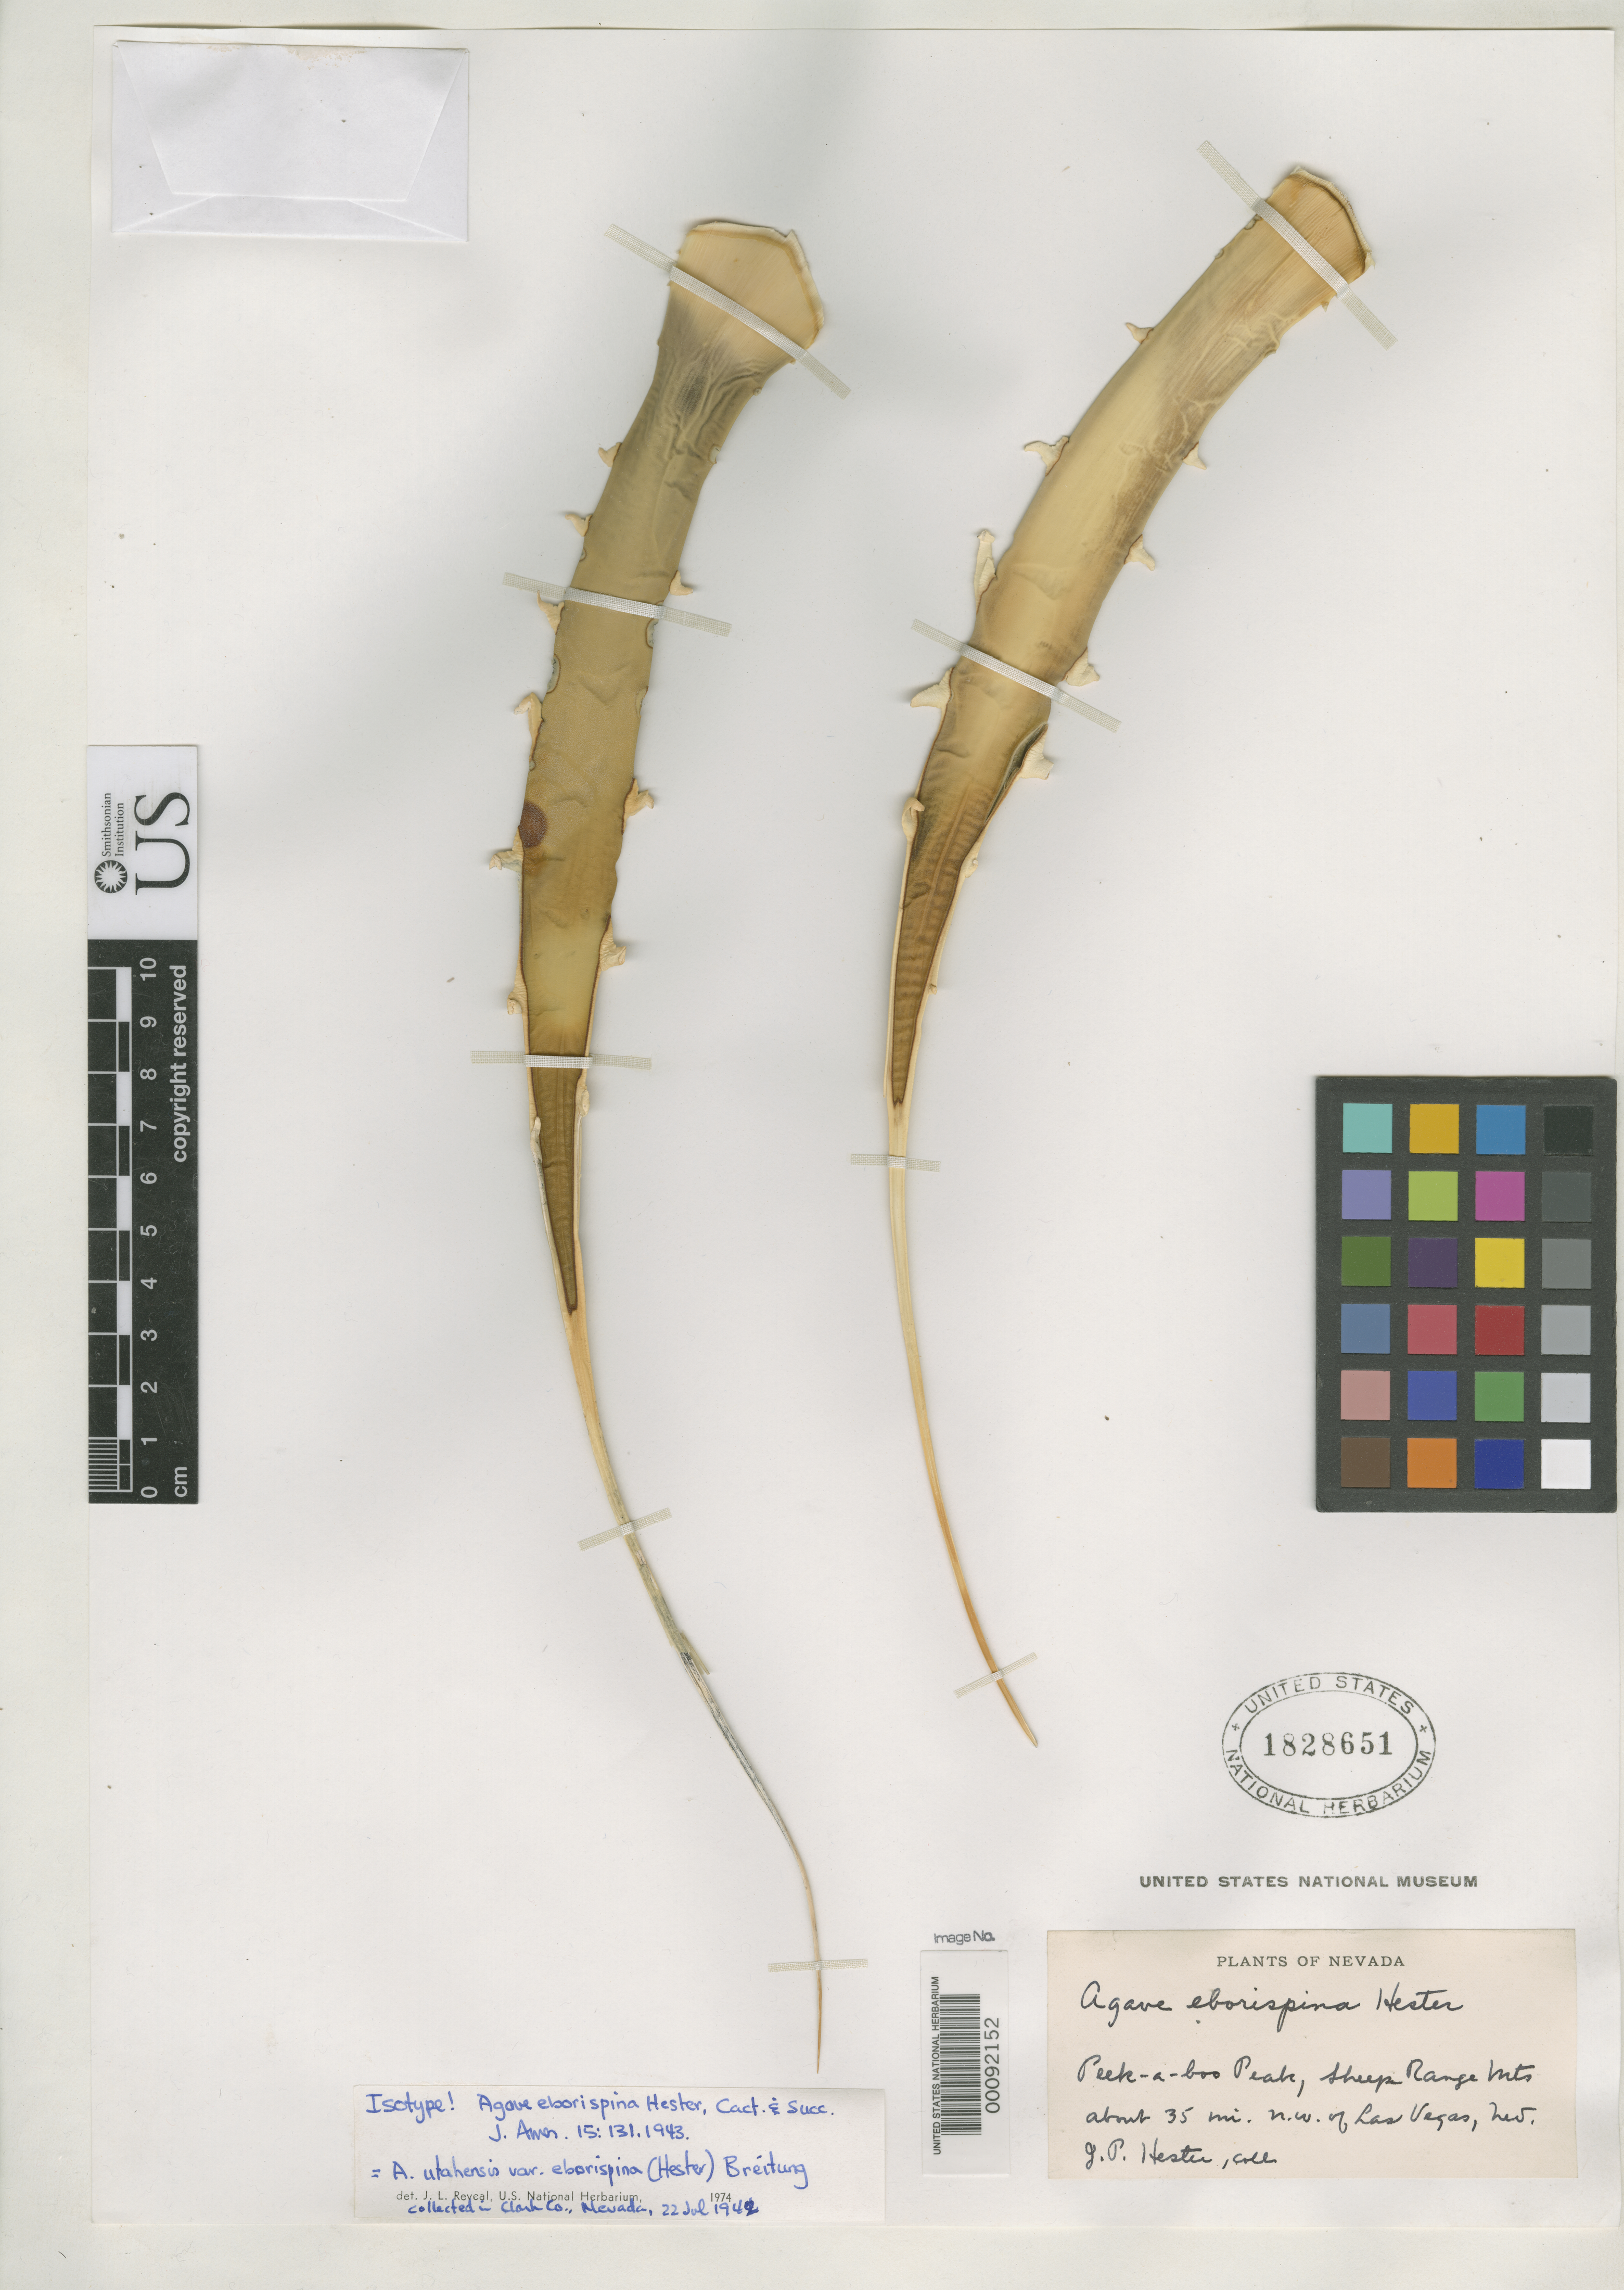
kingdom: Plantae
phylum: Tracheophyta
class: Liliopsida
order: Asparagales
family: Asparagaceae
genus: Agave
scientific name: Agave eborispina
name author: Hester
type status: Isotype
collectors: J. Hester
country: United States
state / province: Nevada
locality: Peek-a-Boo Peak, Sheep Range Mountains, ca. 35 mi NW of Las Vegas.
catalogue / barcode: US 1828651